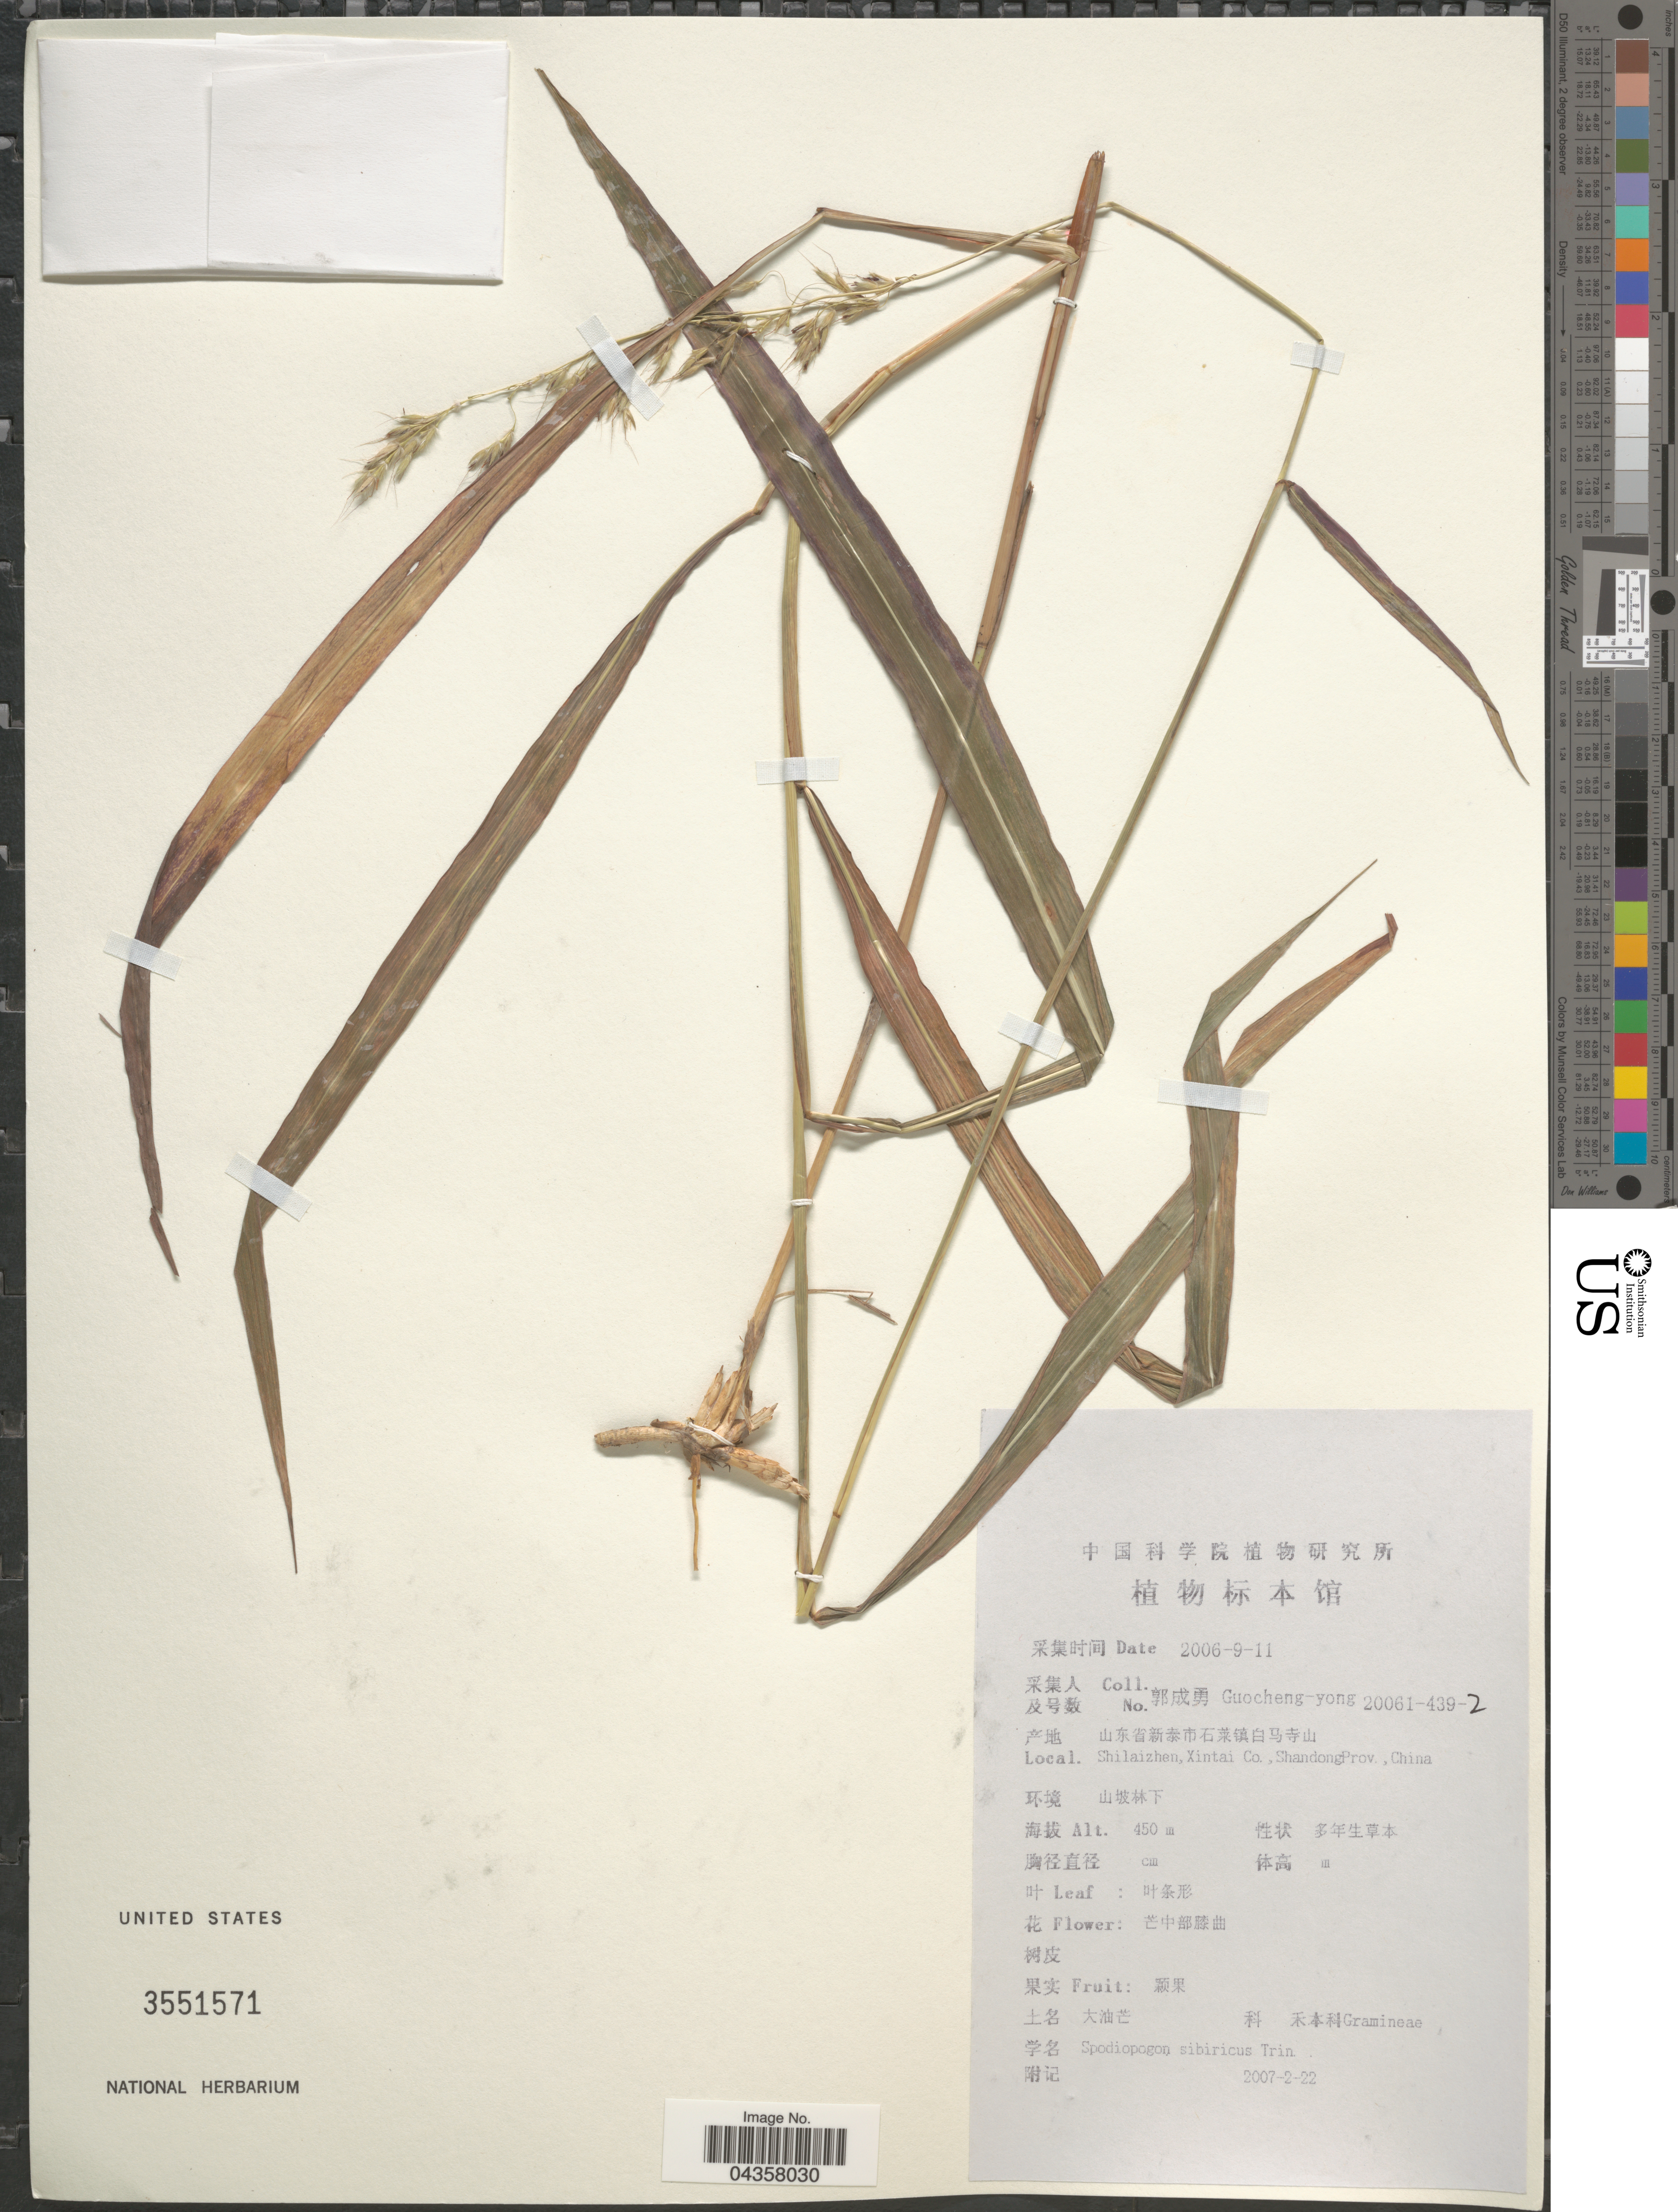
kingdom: Plantae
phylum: Tracheophyta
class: Liliopsida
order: Poales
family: Poaceae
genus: Spodiopogon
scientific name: Spodiopogon sibiricus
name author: Trin.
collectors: Guo cheng-yong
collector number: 20061-439-2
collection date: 2006-09-11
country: China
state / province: Shandong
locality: Shilaizhen, Xintai Co.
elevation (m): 450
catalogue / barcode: US 3551571